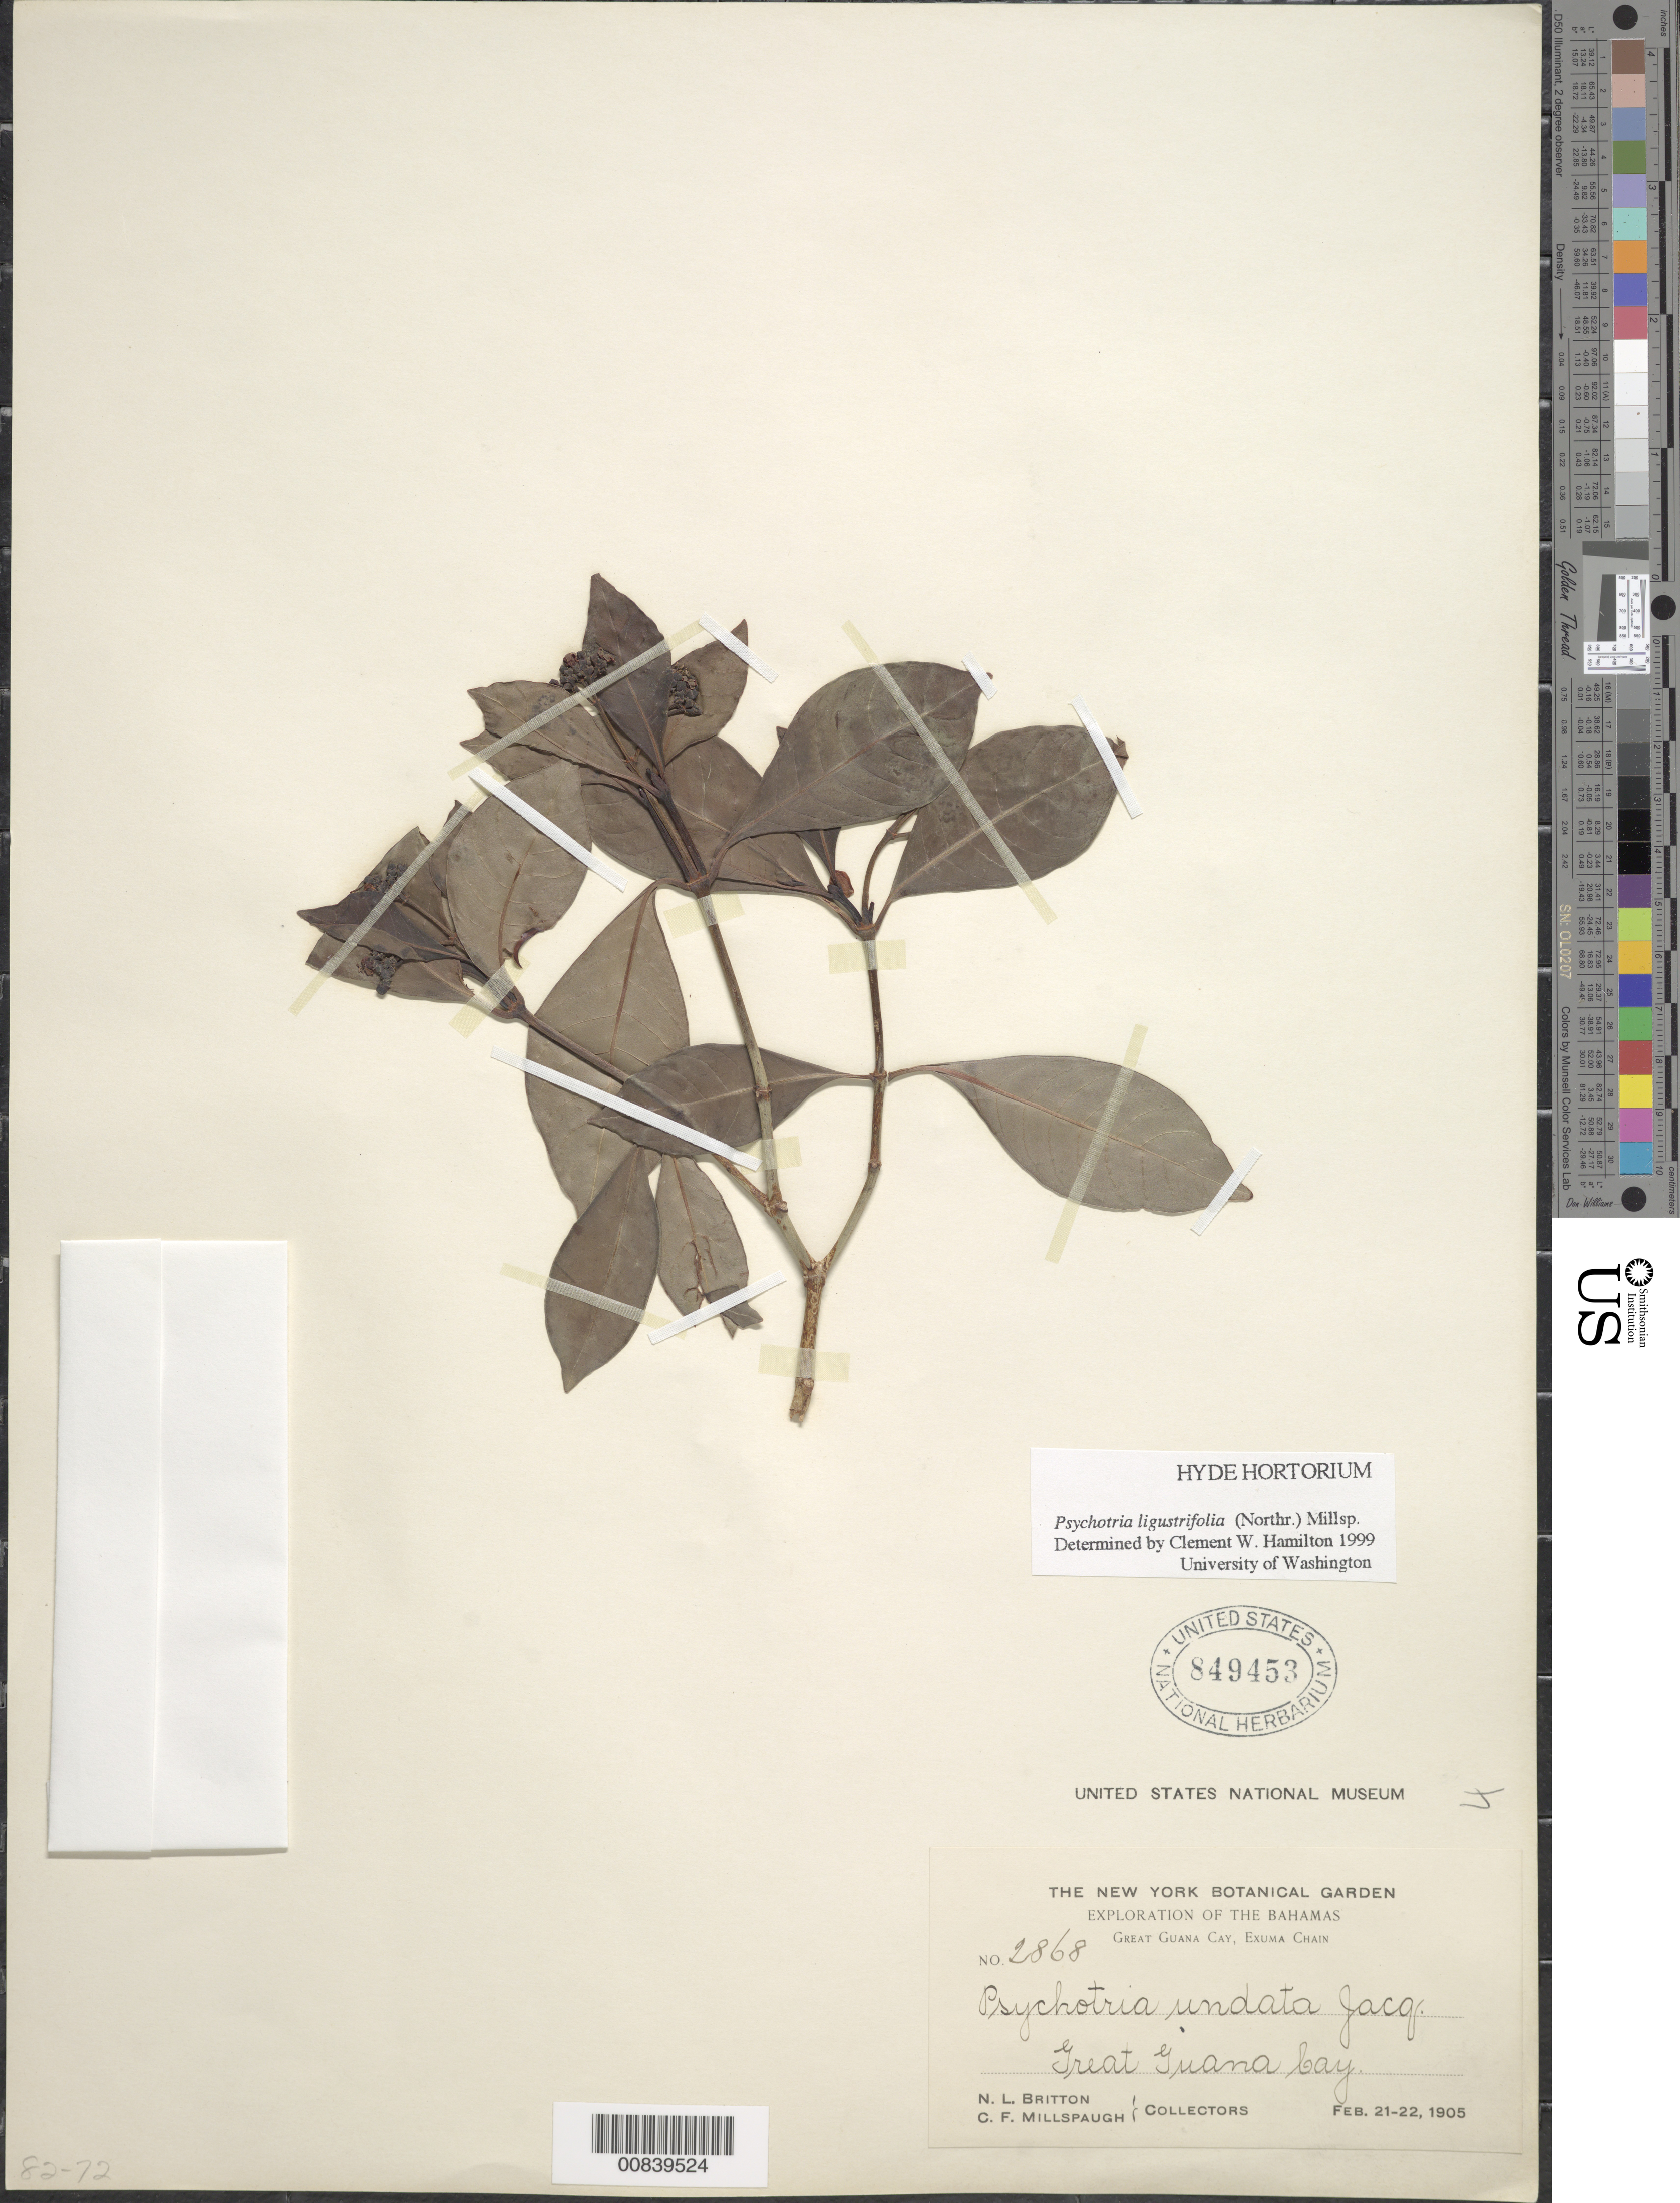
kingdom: Plantae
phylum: Tracheophyta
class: Magnoliopsida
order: Gentianales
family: Rubiaceae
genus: Psychotria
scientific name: Psychotria ligustrifolia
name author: (Northr.) Millsp.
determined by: Hamilton, C. W.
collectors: N. Britton & C. F. Millspaugh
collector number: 2868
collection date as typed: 21 Feb 1905 to 22 Feb 1905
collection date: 1905-02-21/1905-02-22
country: Bahamas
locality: Great Guana Cay, Exuma Chain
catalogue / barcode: US 849453